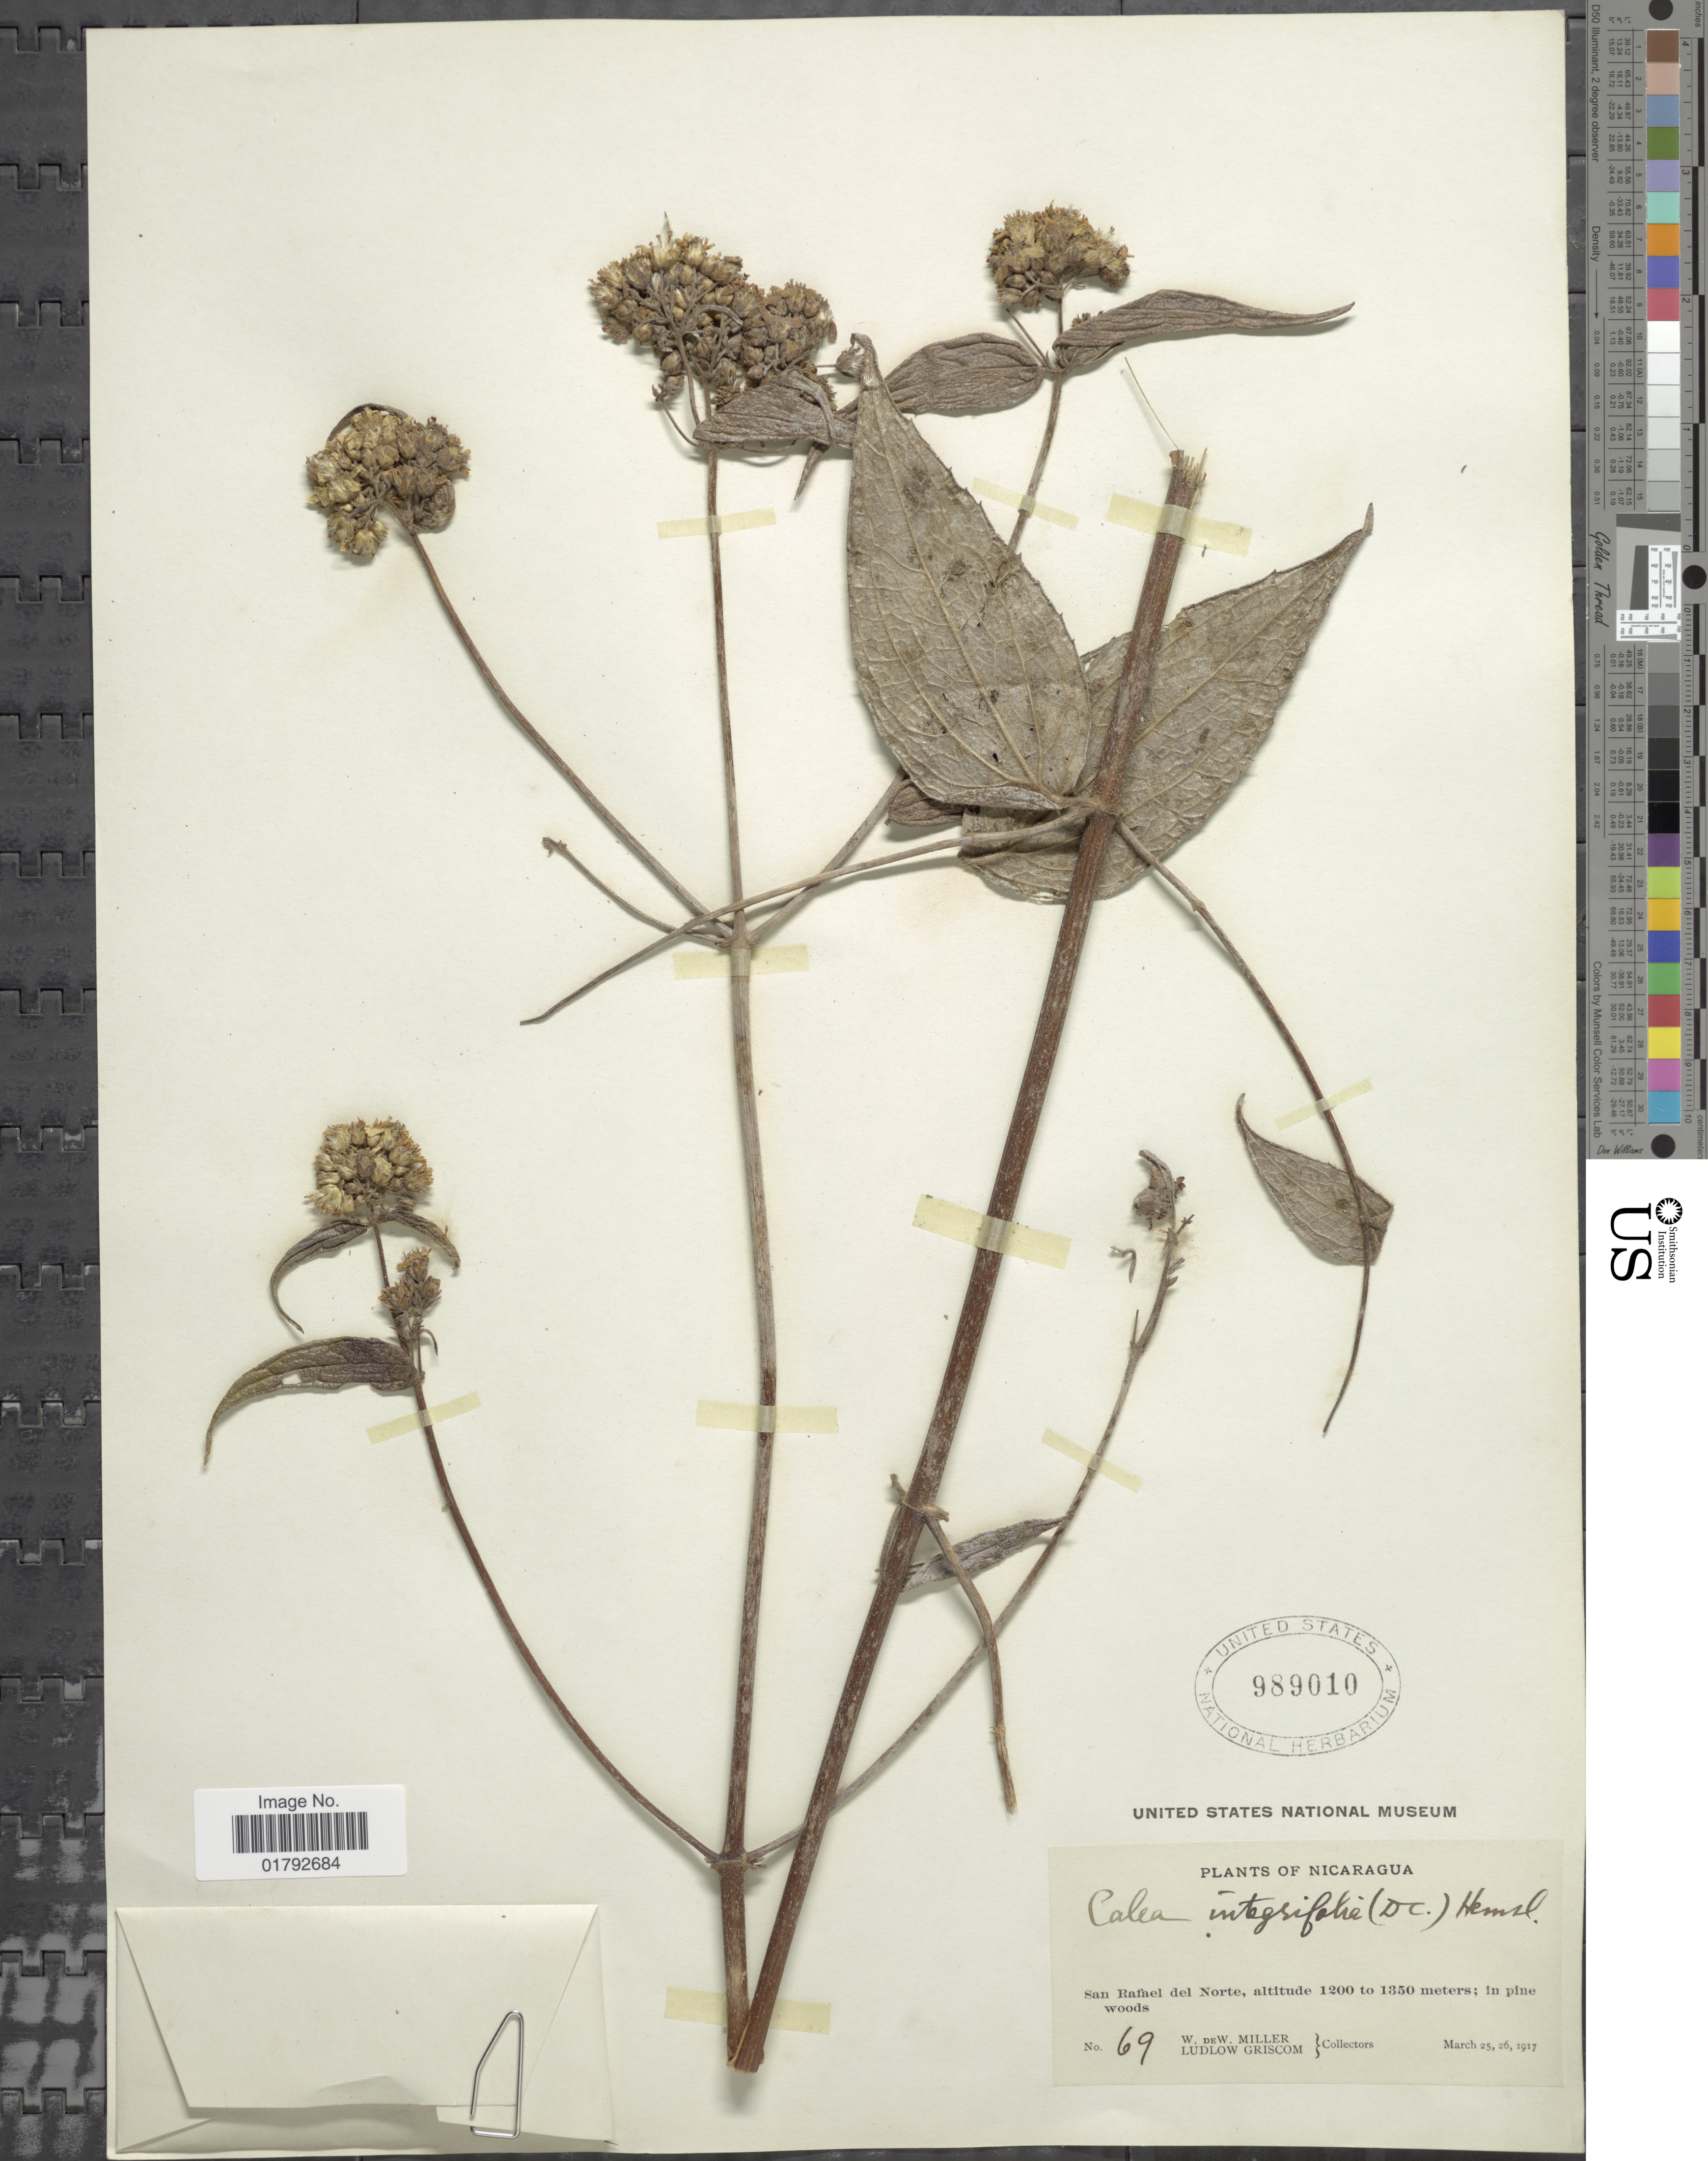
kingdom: Plantae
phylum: Tracheophyta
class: Magnoliopsida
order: Asterales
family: Asteraceae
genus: Alloispermum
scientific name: Alloispermum integrifolium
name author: (DC.) H. Rob.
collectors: W. Miller & L. Griscom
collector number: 69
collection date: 1917-03-25/1917-03-26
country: Nicaragua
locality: San Rafael del Norte. In pine woods.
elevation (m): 1200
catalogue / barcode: US 9891010